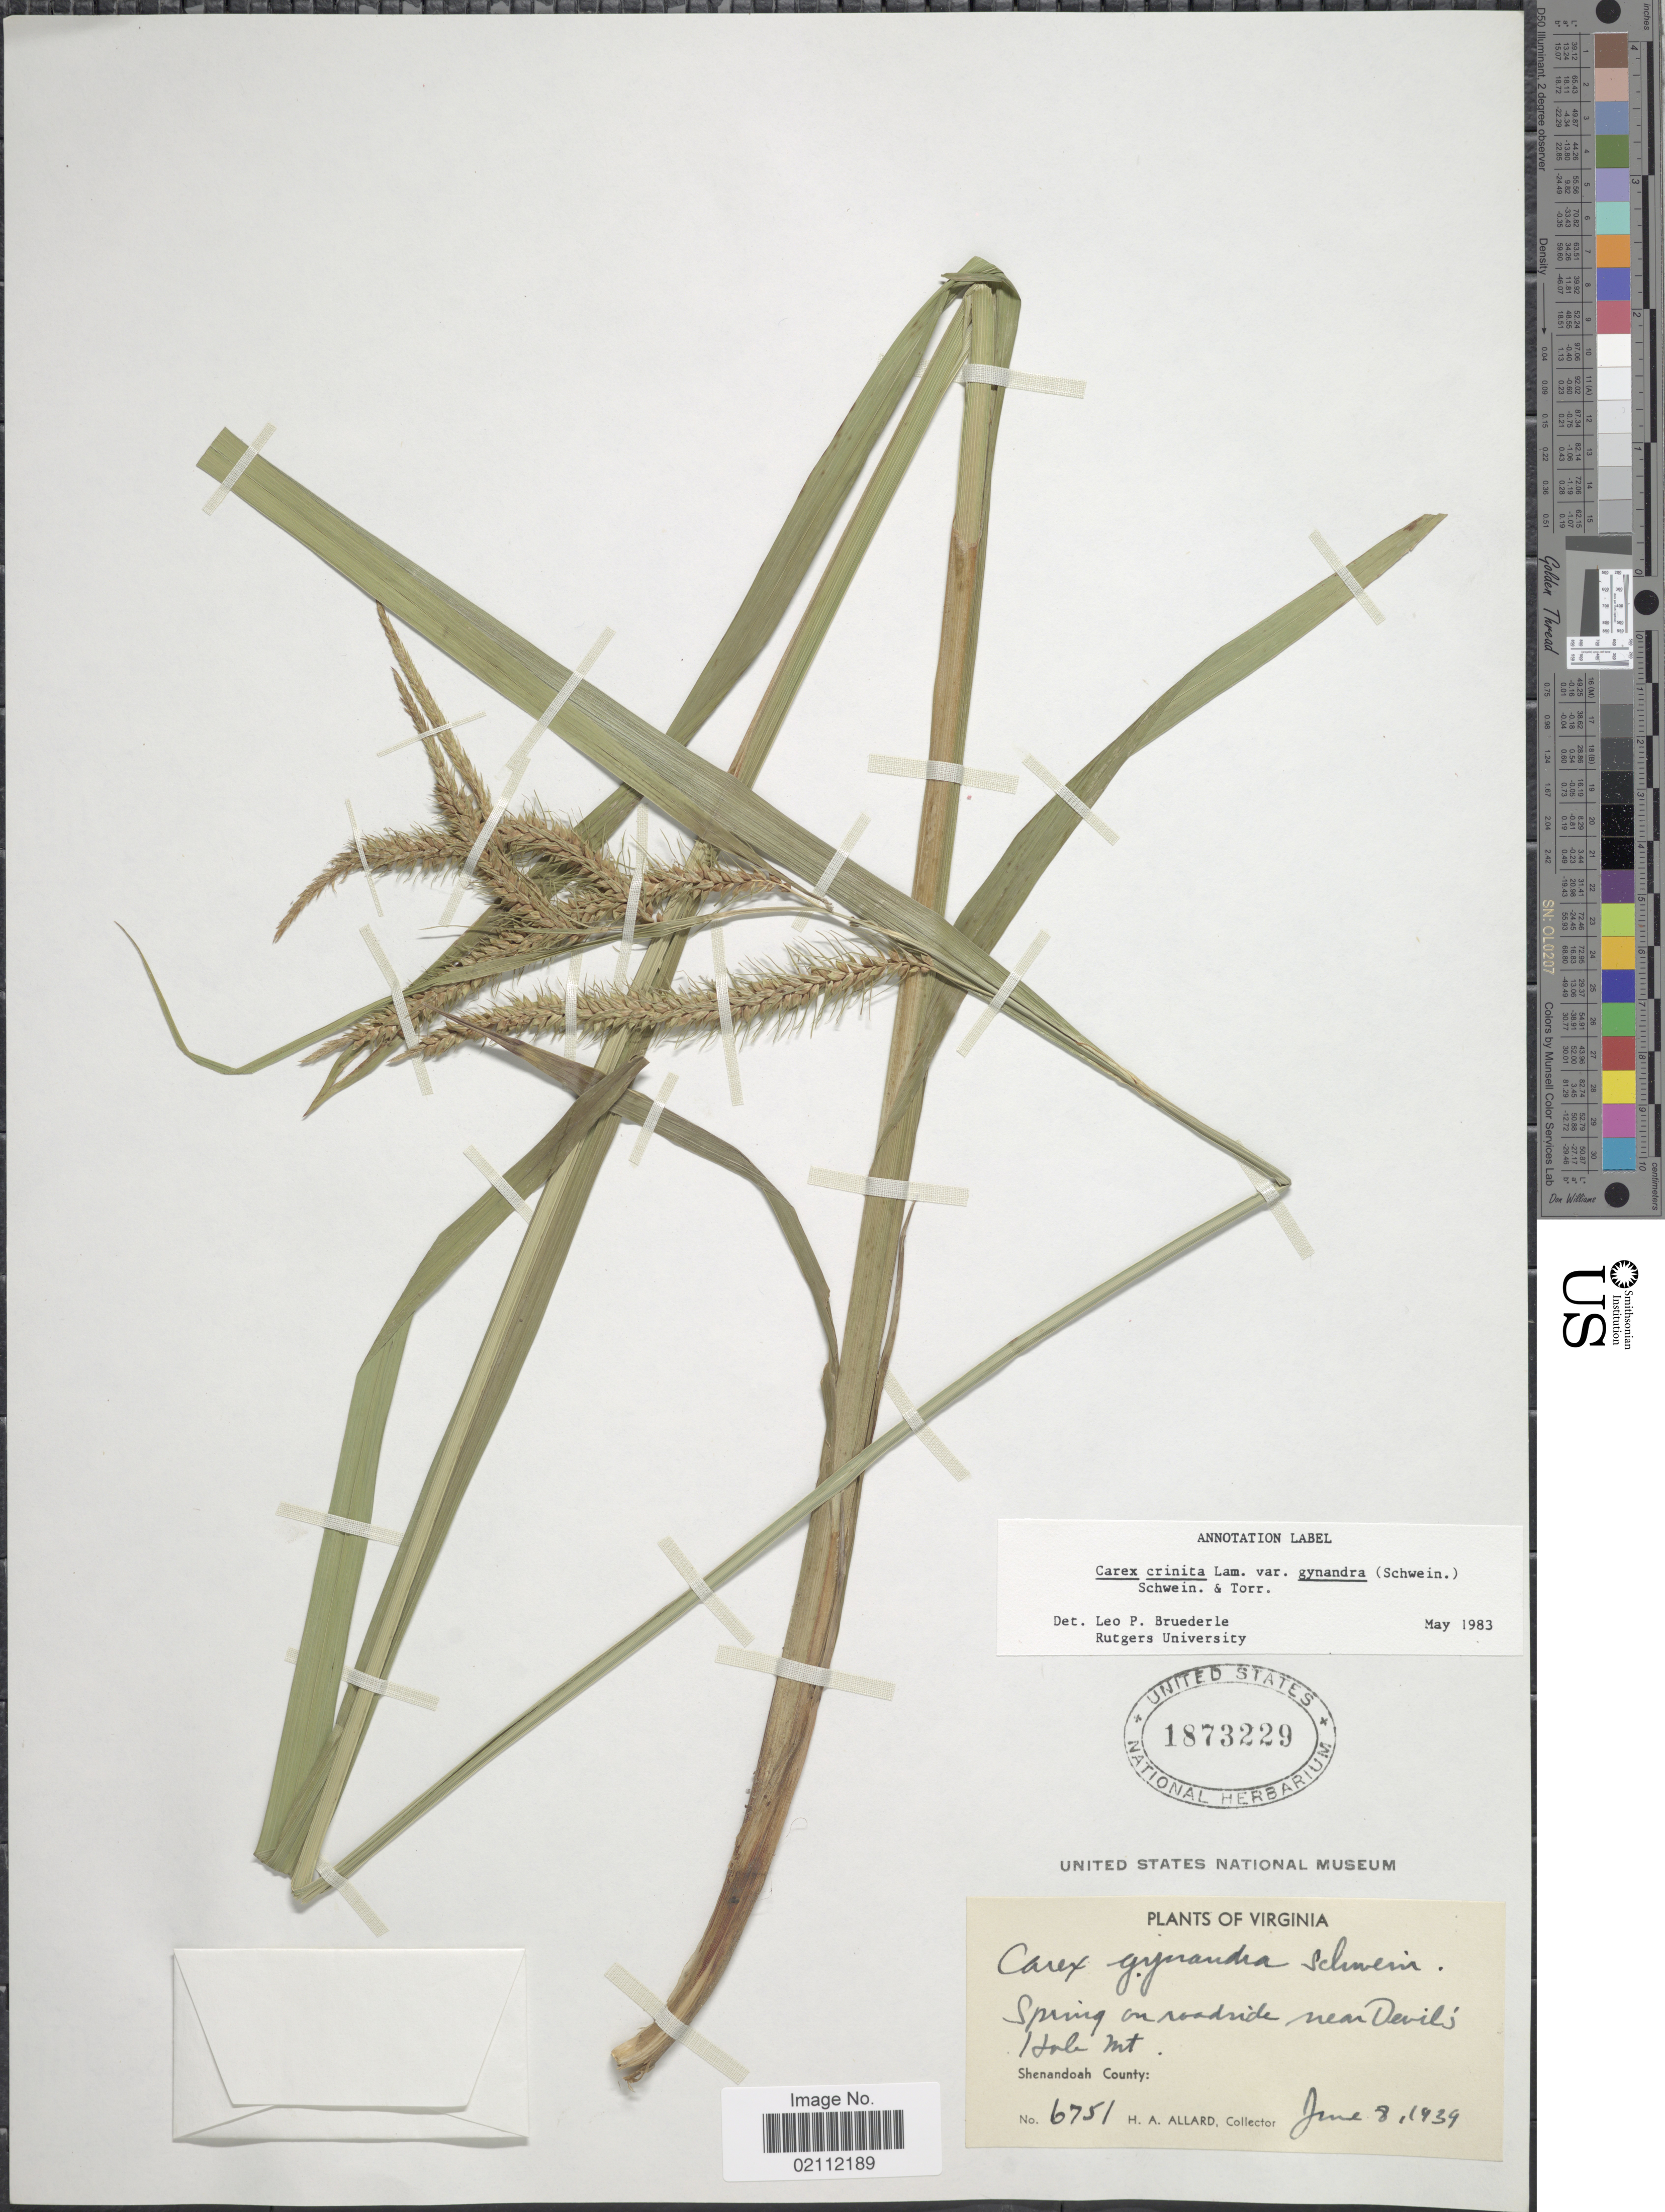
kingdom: Plantae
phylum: Tracheophyta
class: Liliopsida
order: Poales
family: Cyperaceae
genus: Carex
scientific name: Carex gynandra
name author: Schwein.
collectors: H. A. Allard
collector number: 6751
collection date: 1939-06-08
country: United States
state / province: Virginia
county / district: Shenandoah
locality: Near Devil's Hole Mt. Shenandoah County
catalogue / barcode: US 1873229